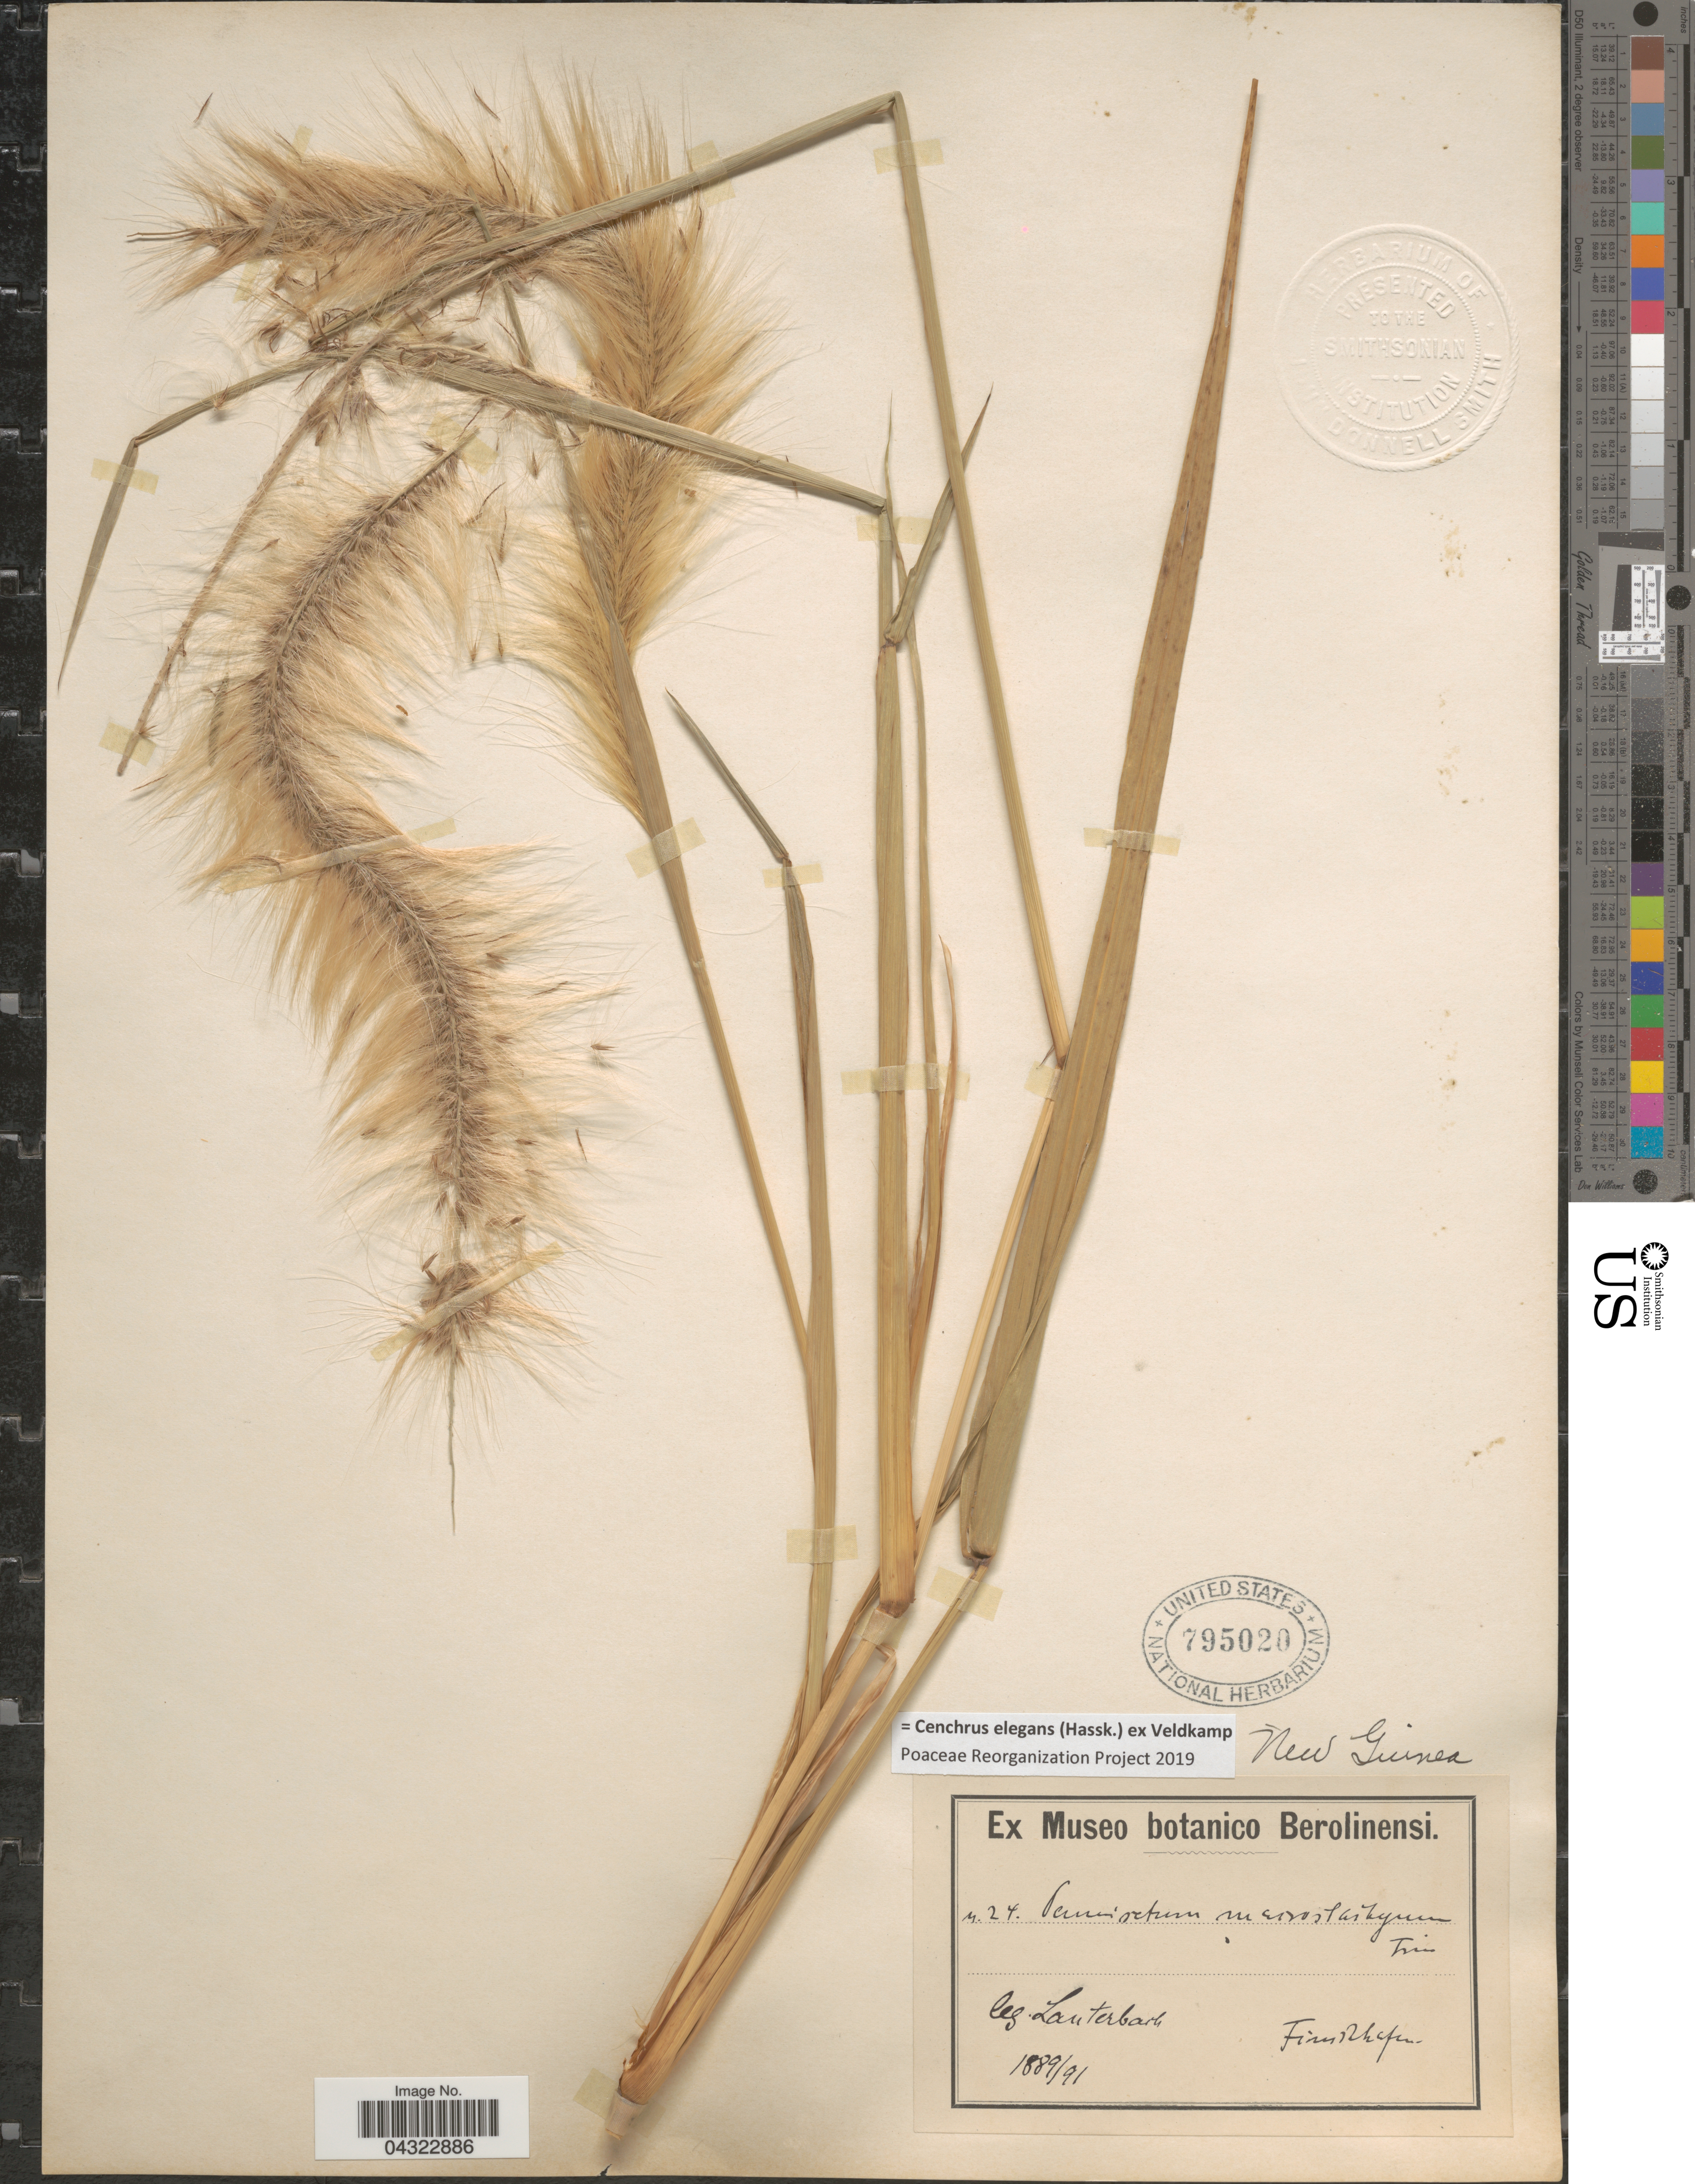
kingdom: Plantae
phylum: Tracheophyta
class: Liliopsida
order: Poales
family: Poaceae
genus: Cenchrus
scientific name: Cenchrus elegans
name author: (Hassk.) Veldkamp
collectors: Lauterbach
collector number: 24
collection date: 1889/1891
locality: New Guinea. [illegible text].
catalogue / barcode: US 795020